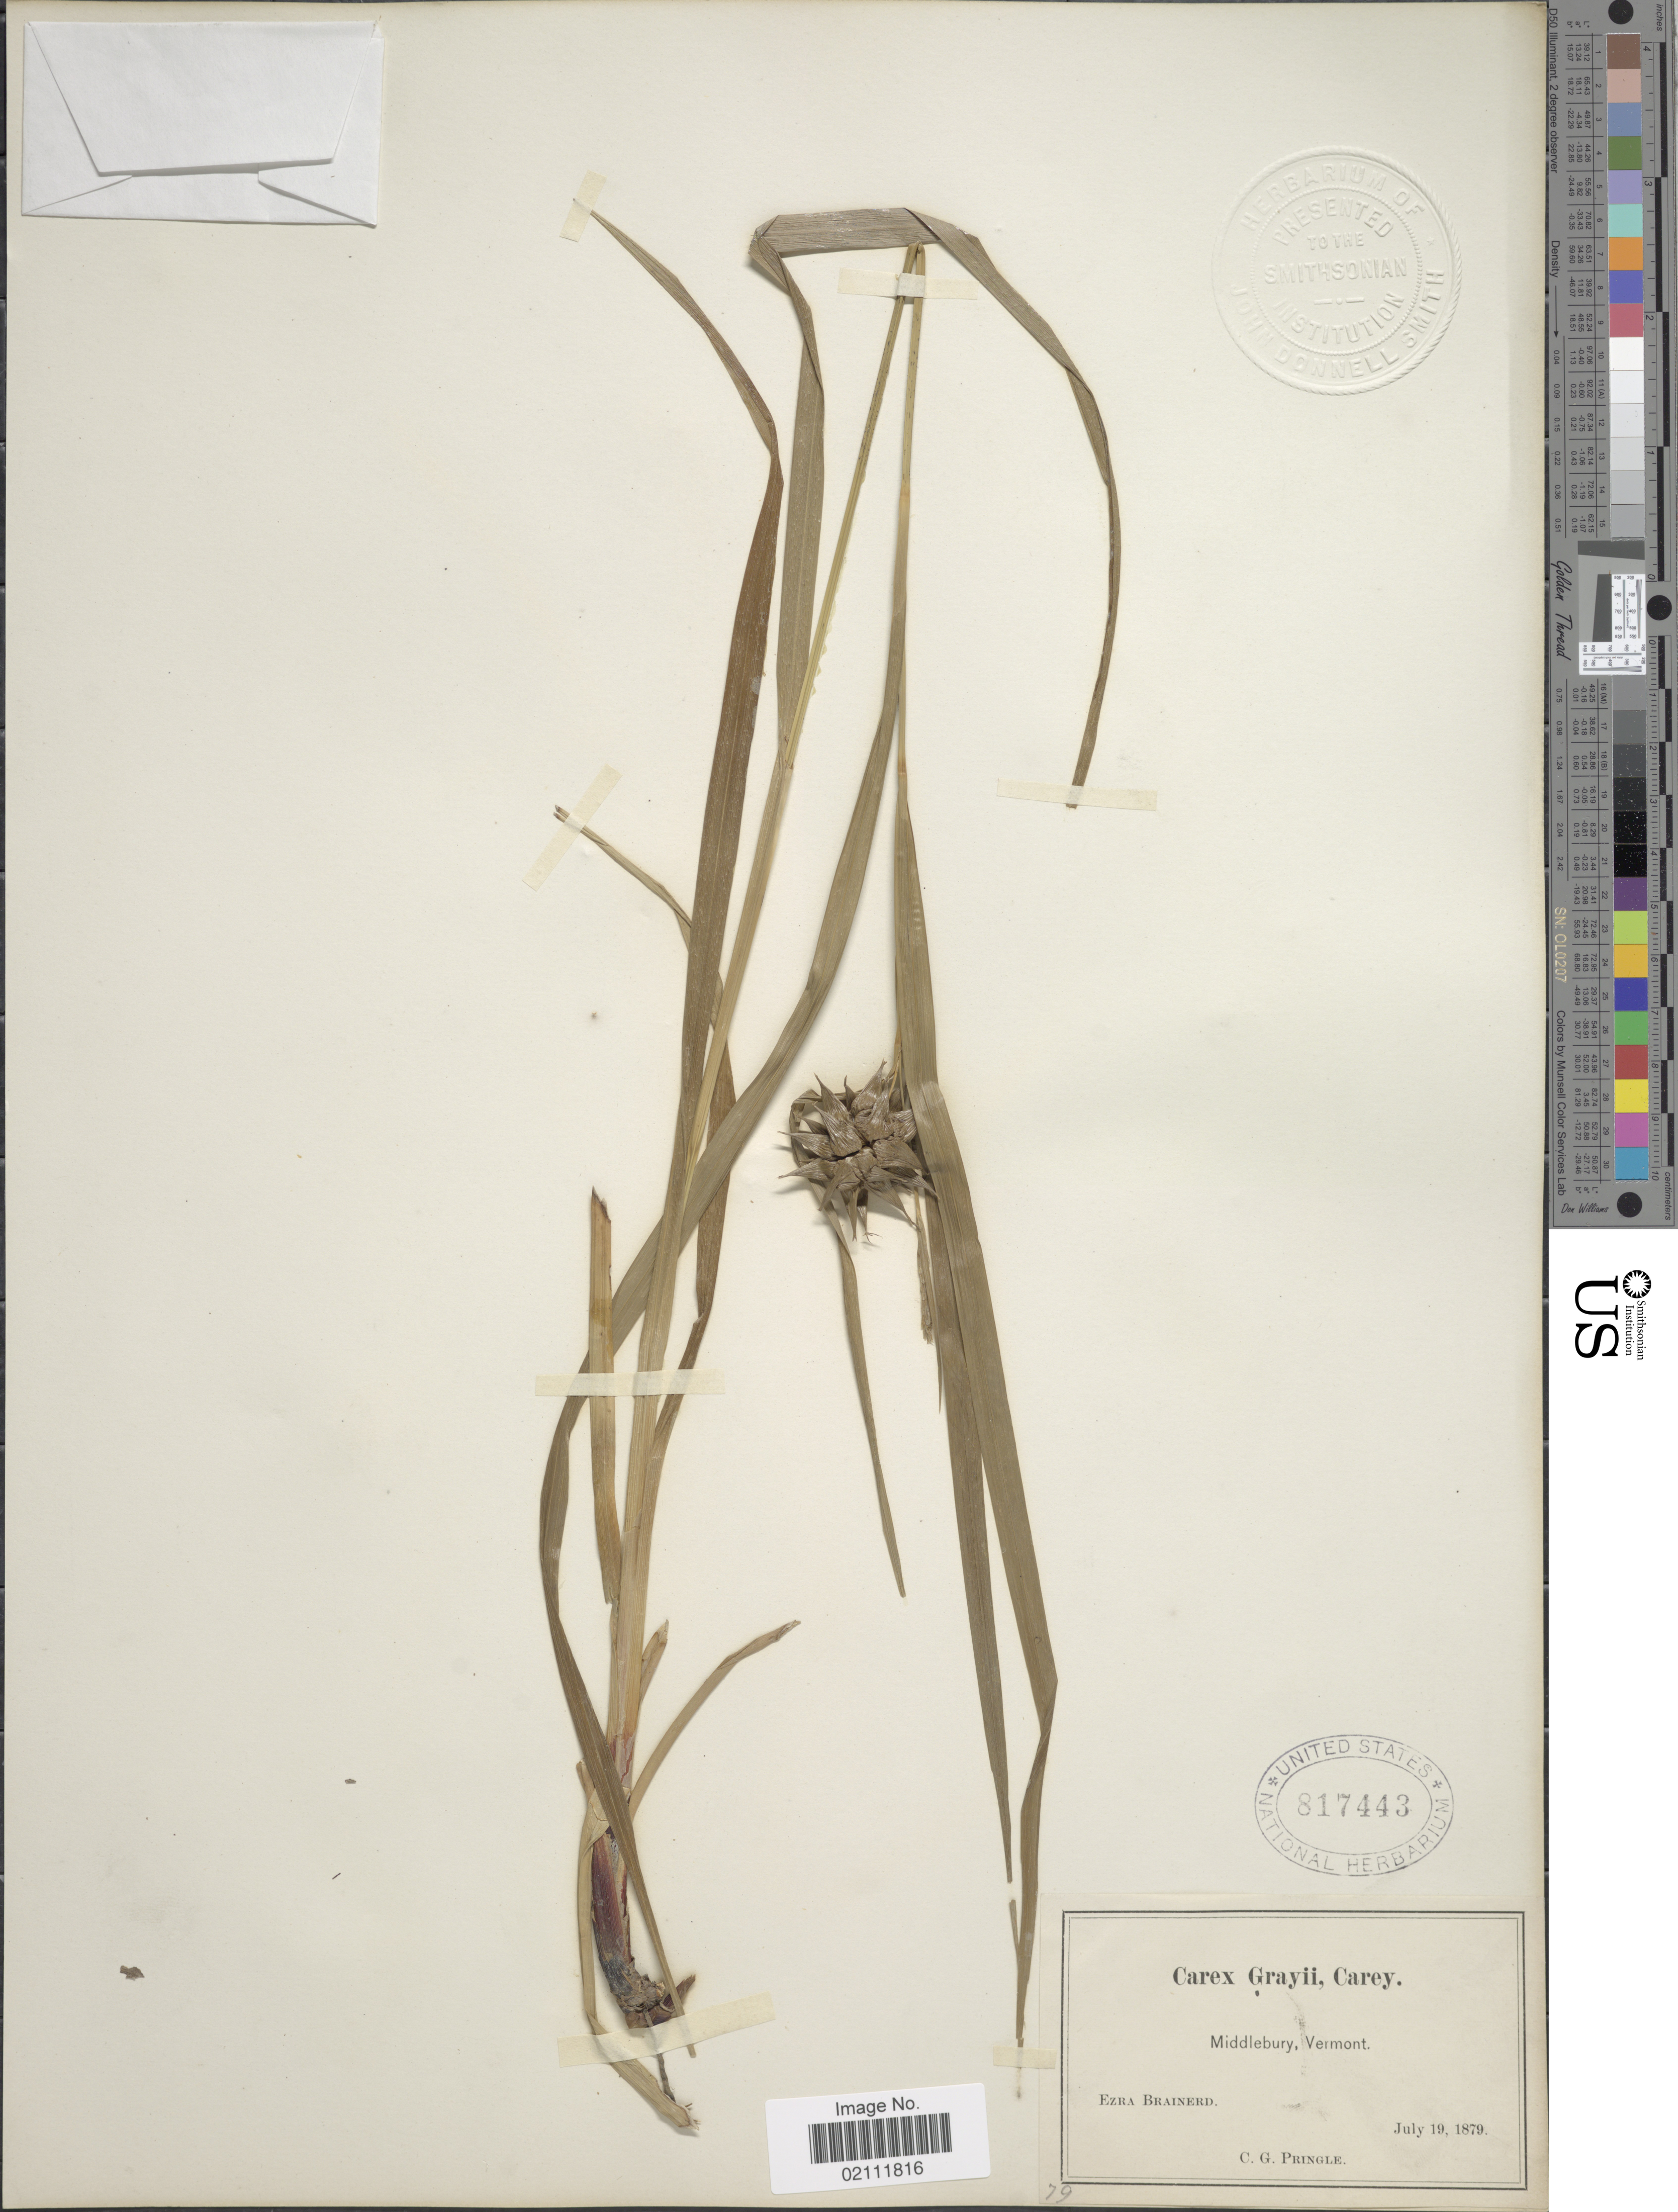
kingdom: Plantae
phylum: Tracheophyta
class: Liliopsida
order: Poales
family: Cyperaceae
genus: Carex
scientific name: Carex grayi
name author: J. Carey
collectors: E. Brainerd & C. G. Pringle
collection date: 1879-07-19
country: United States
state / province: Vermont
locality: Middlebury.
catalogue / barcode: US 817443